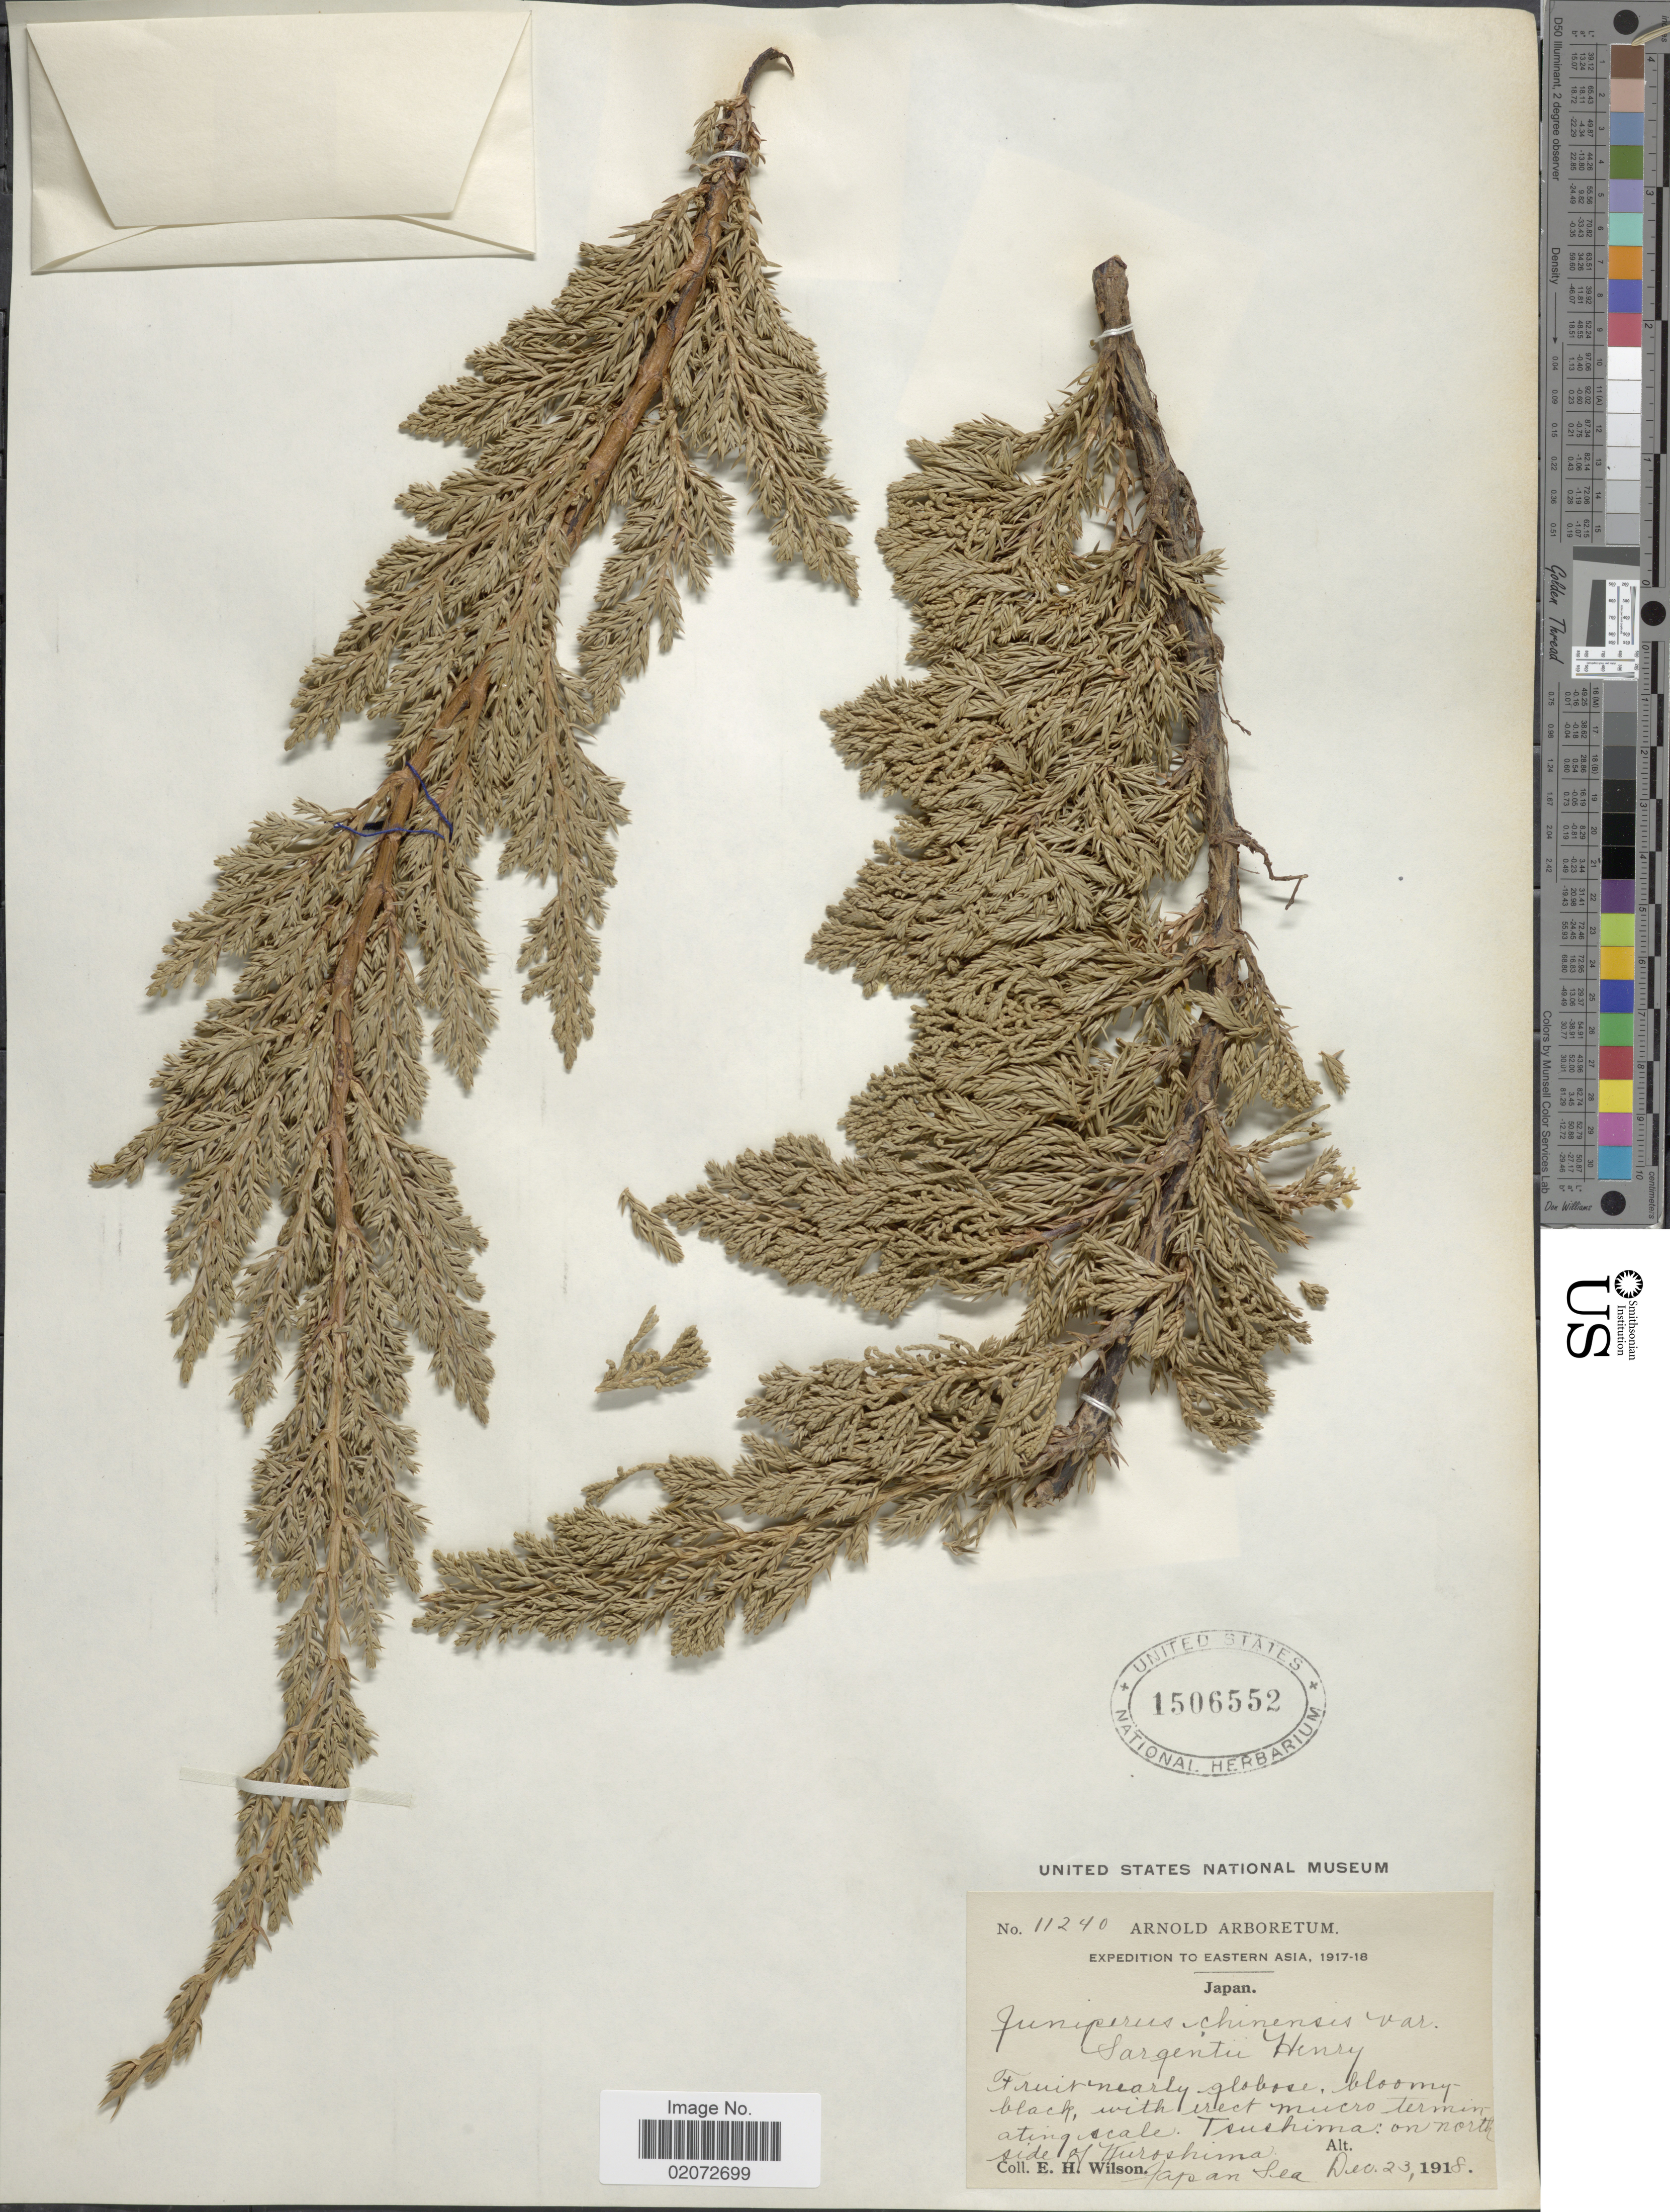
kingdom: Plantae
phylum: Tracheophyta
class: Pinopsida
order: Pinales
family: Cupressaceae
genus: Juniperus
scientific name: Juniperus chinensis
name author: L.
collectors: E. Wilson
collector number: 11240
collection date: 1918-12-23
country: Japan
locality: Eastern Asia, Tsushima: on north side of Huroshima, Japan Sea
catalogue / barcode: US 1506552